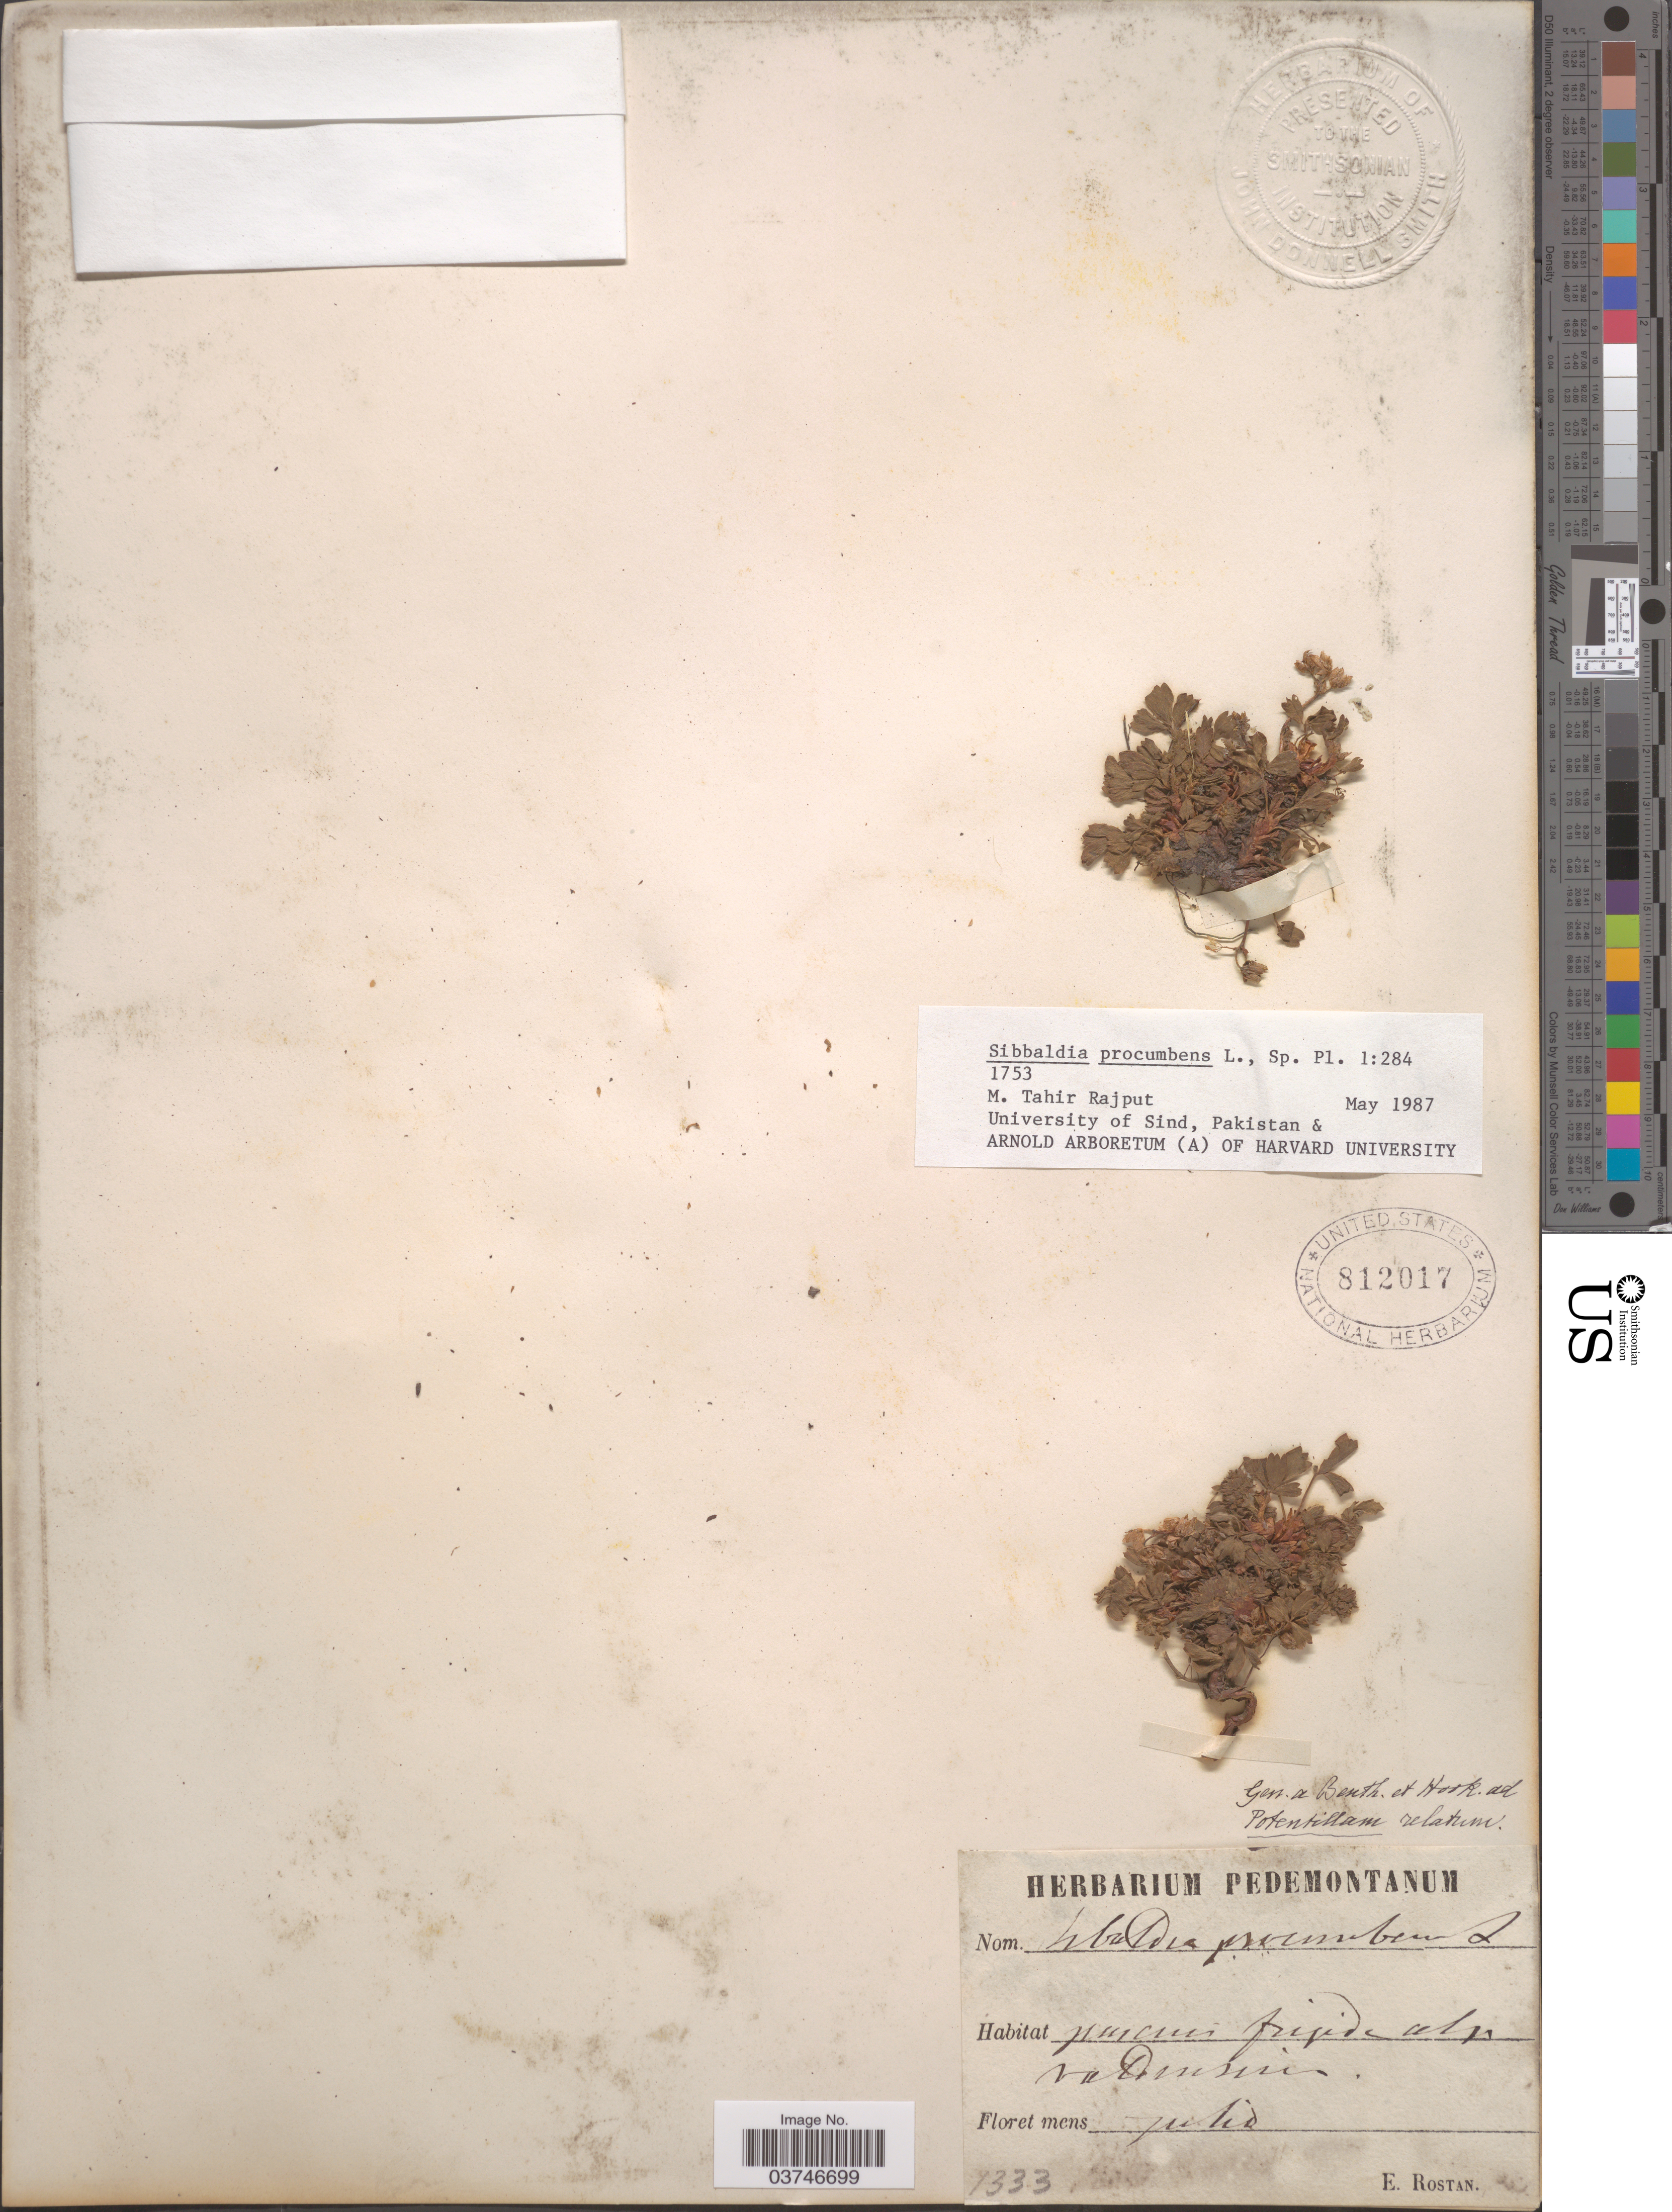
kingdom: Plantae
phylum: Tracheophyta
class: Magnoliopsida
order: Rosales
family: Rosaceae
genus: Sibbaldia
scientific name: Sibbaldia procumbens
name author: L.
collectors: E. Rostan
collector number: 1333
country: Italy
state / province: Piedmont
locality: Pascuis pripe alp vadensuis. [interpreted]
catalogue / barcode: US 812017